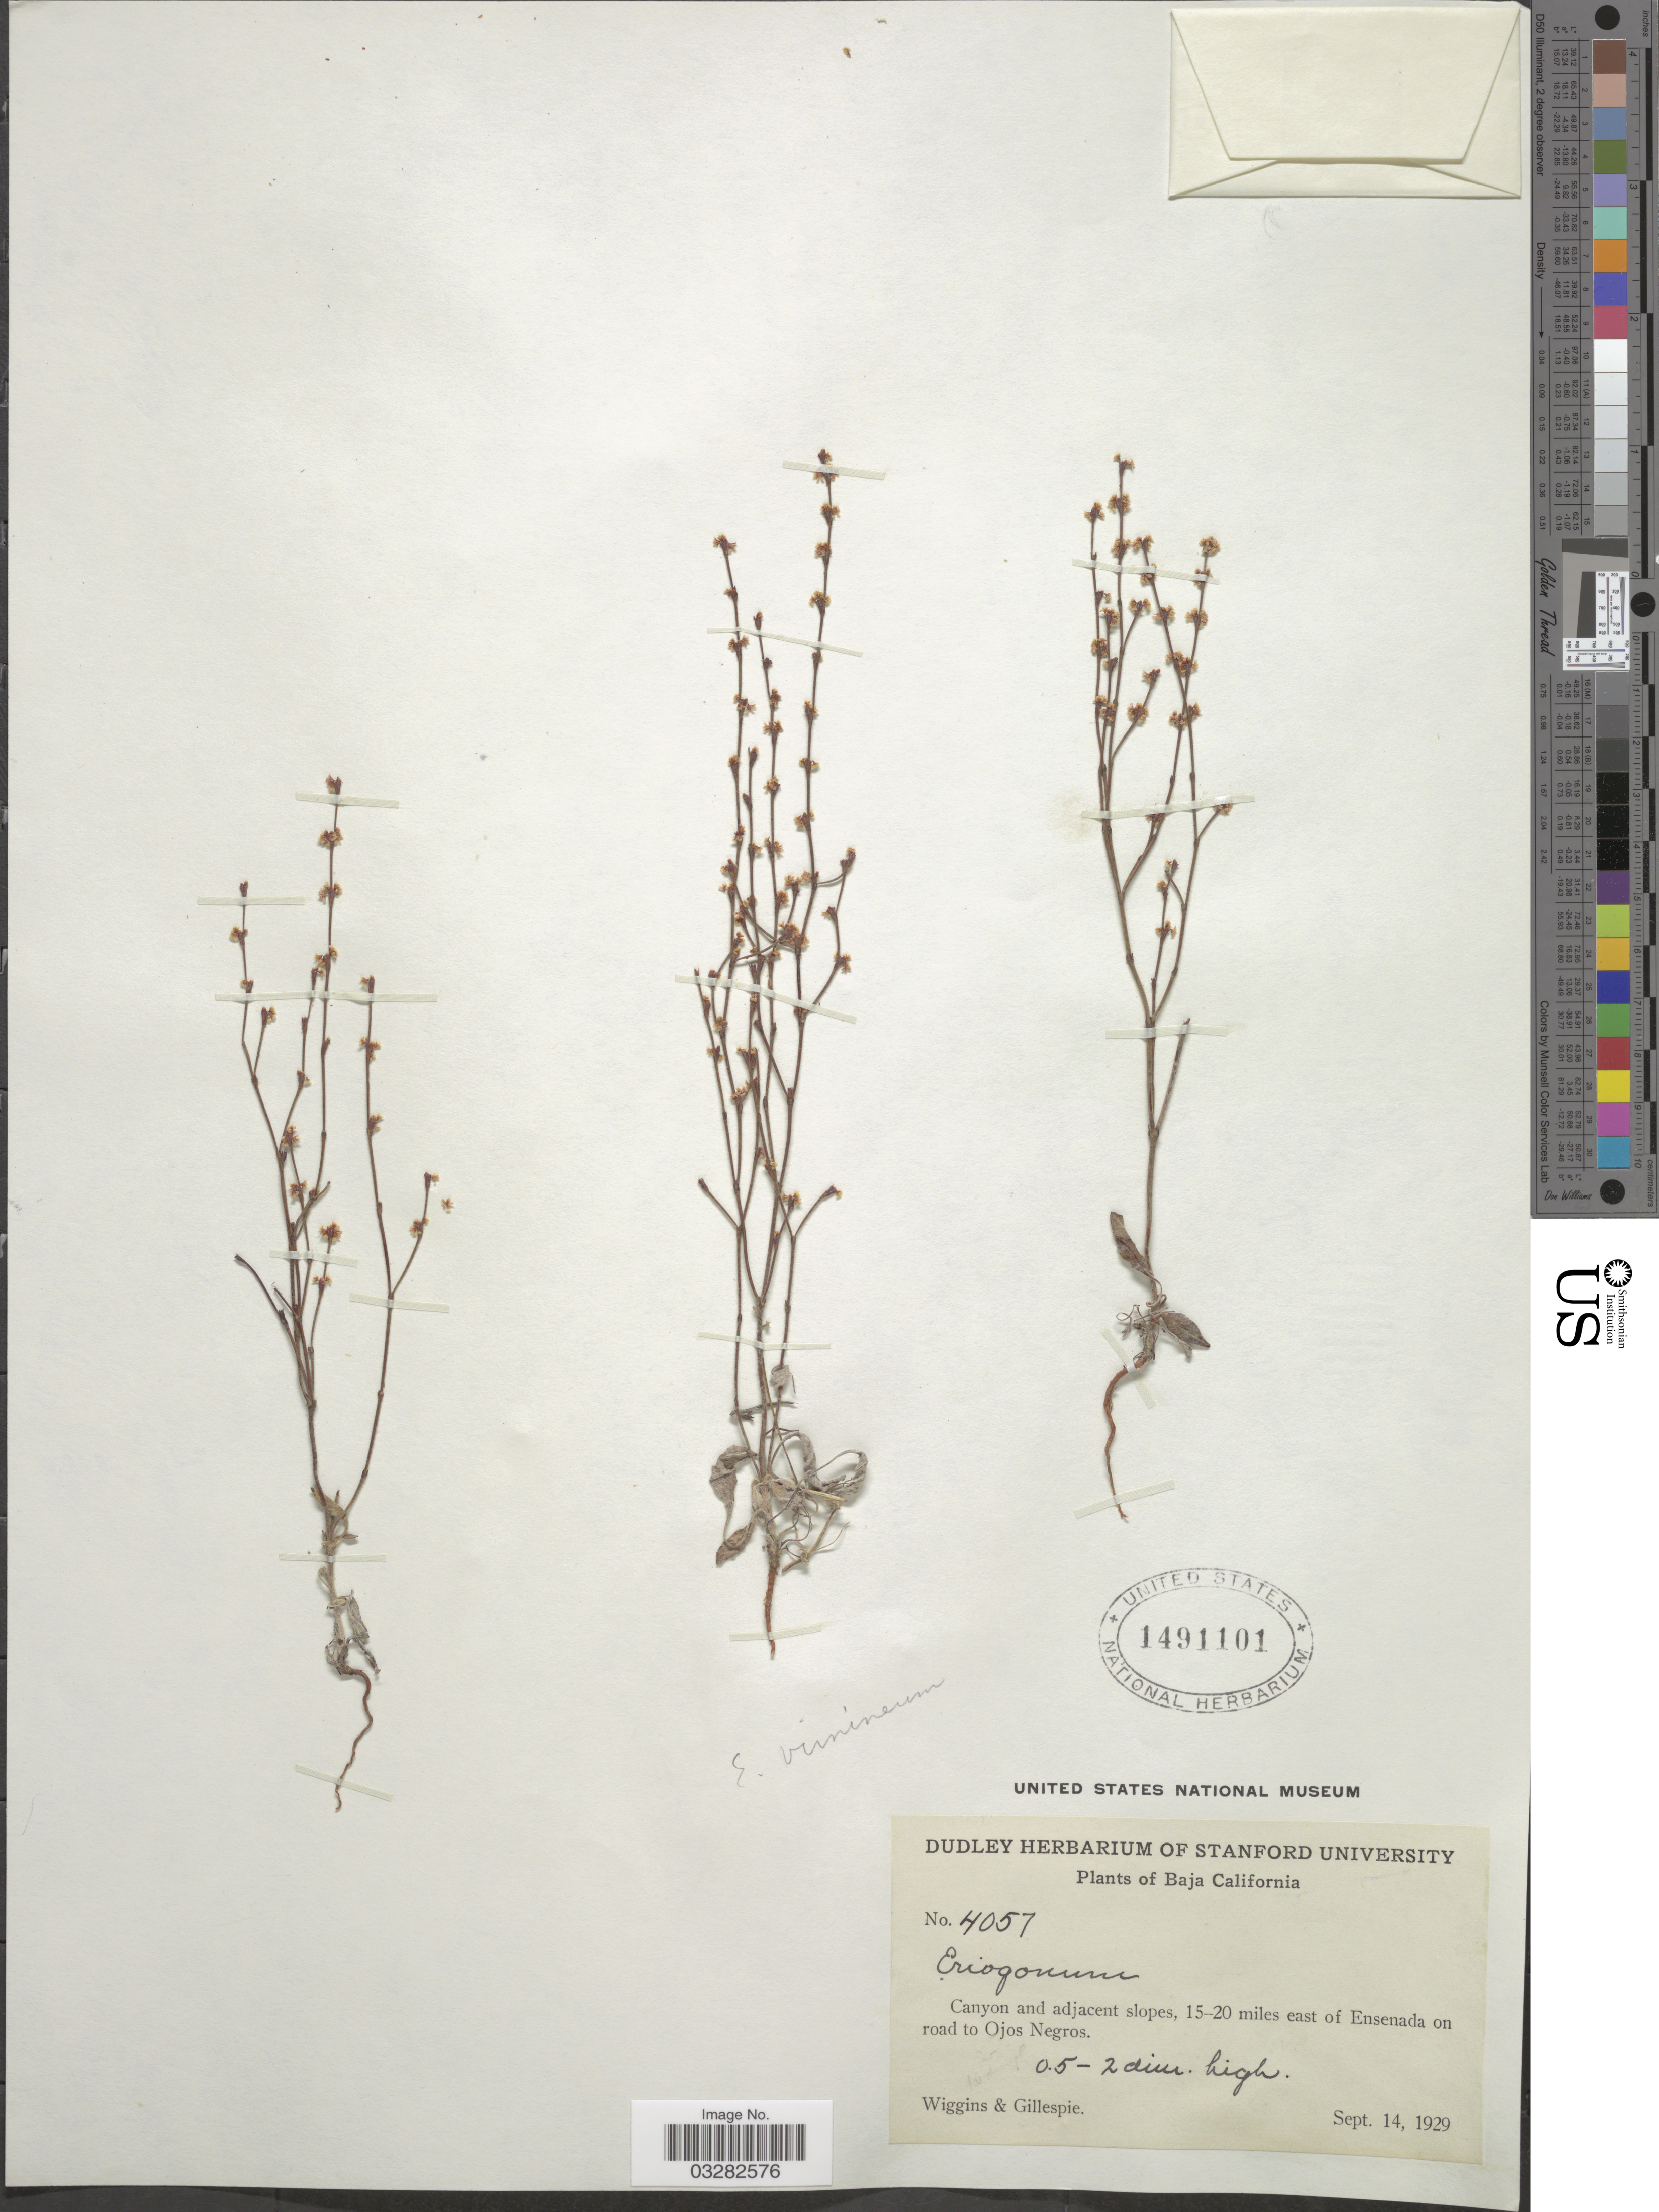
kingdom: Plantae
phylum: Tracheophyta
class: Magnoliopsida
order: Caryophyllales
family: Polygonaceae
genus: Eriogonum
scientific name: Eriogonum davidsonii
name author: Greene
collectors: -- Wiggins & -- Gillespie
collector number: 4057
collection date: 1929-09-14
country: Mexico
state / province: Baja California Norte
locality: Canyon and adjacent slopes, 15-20 miles east of Ensenada on road to Ojos Negros.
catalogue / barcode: US 1491101